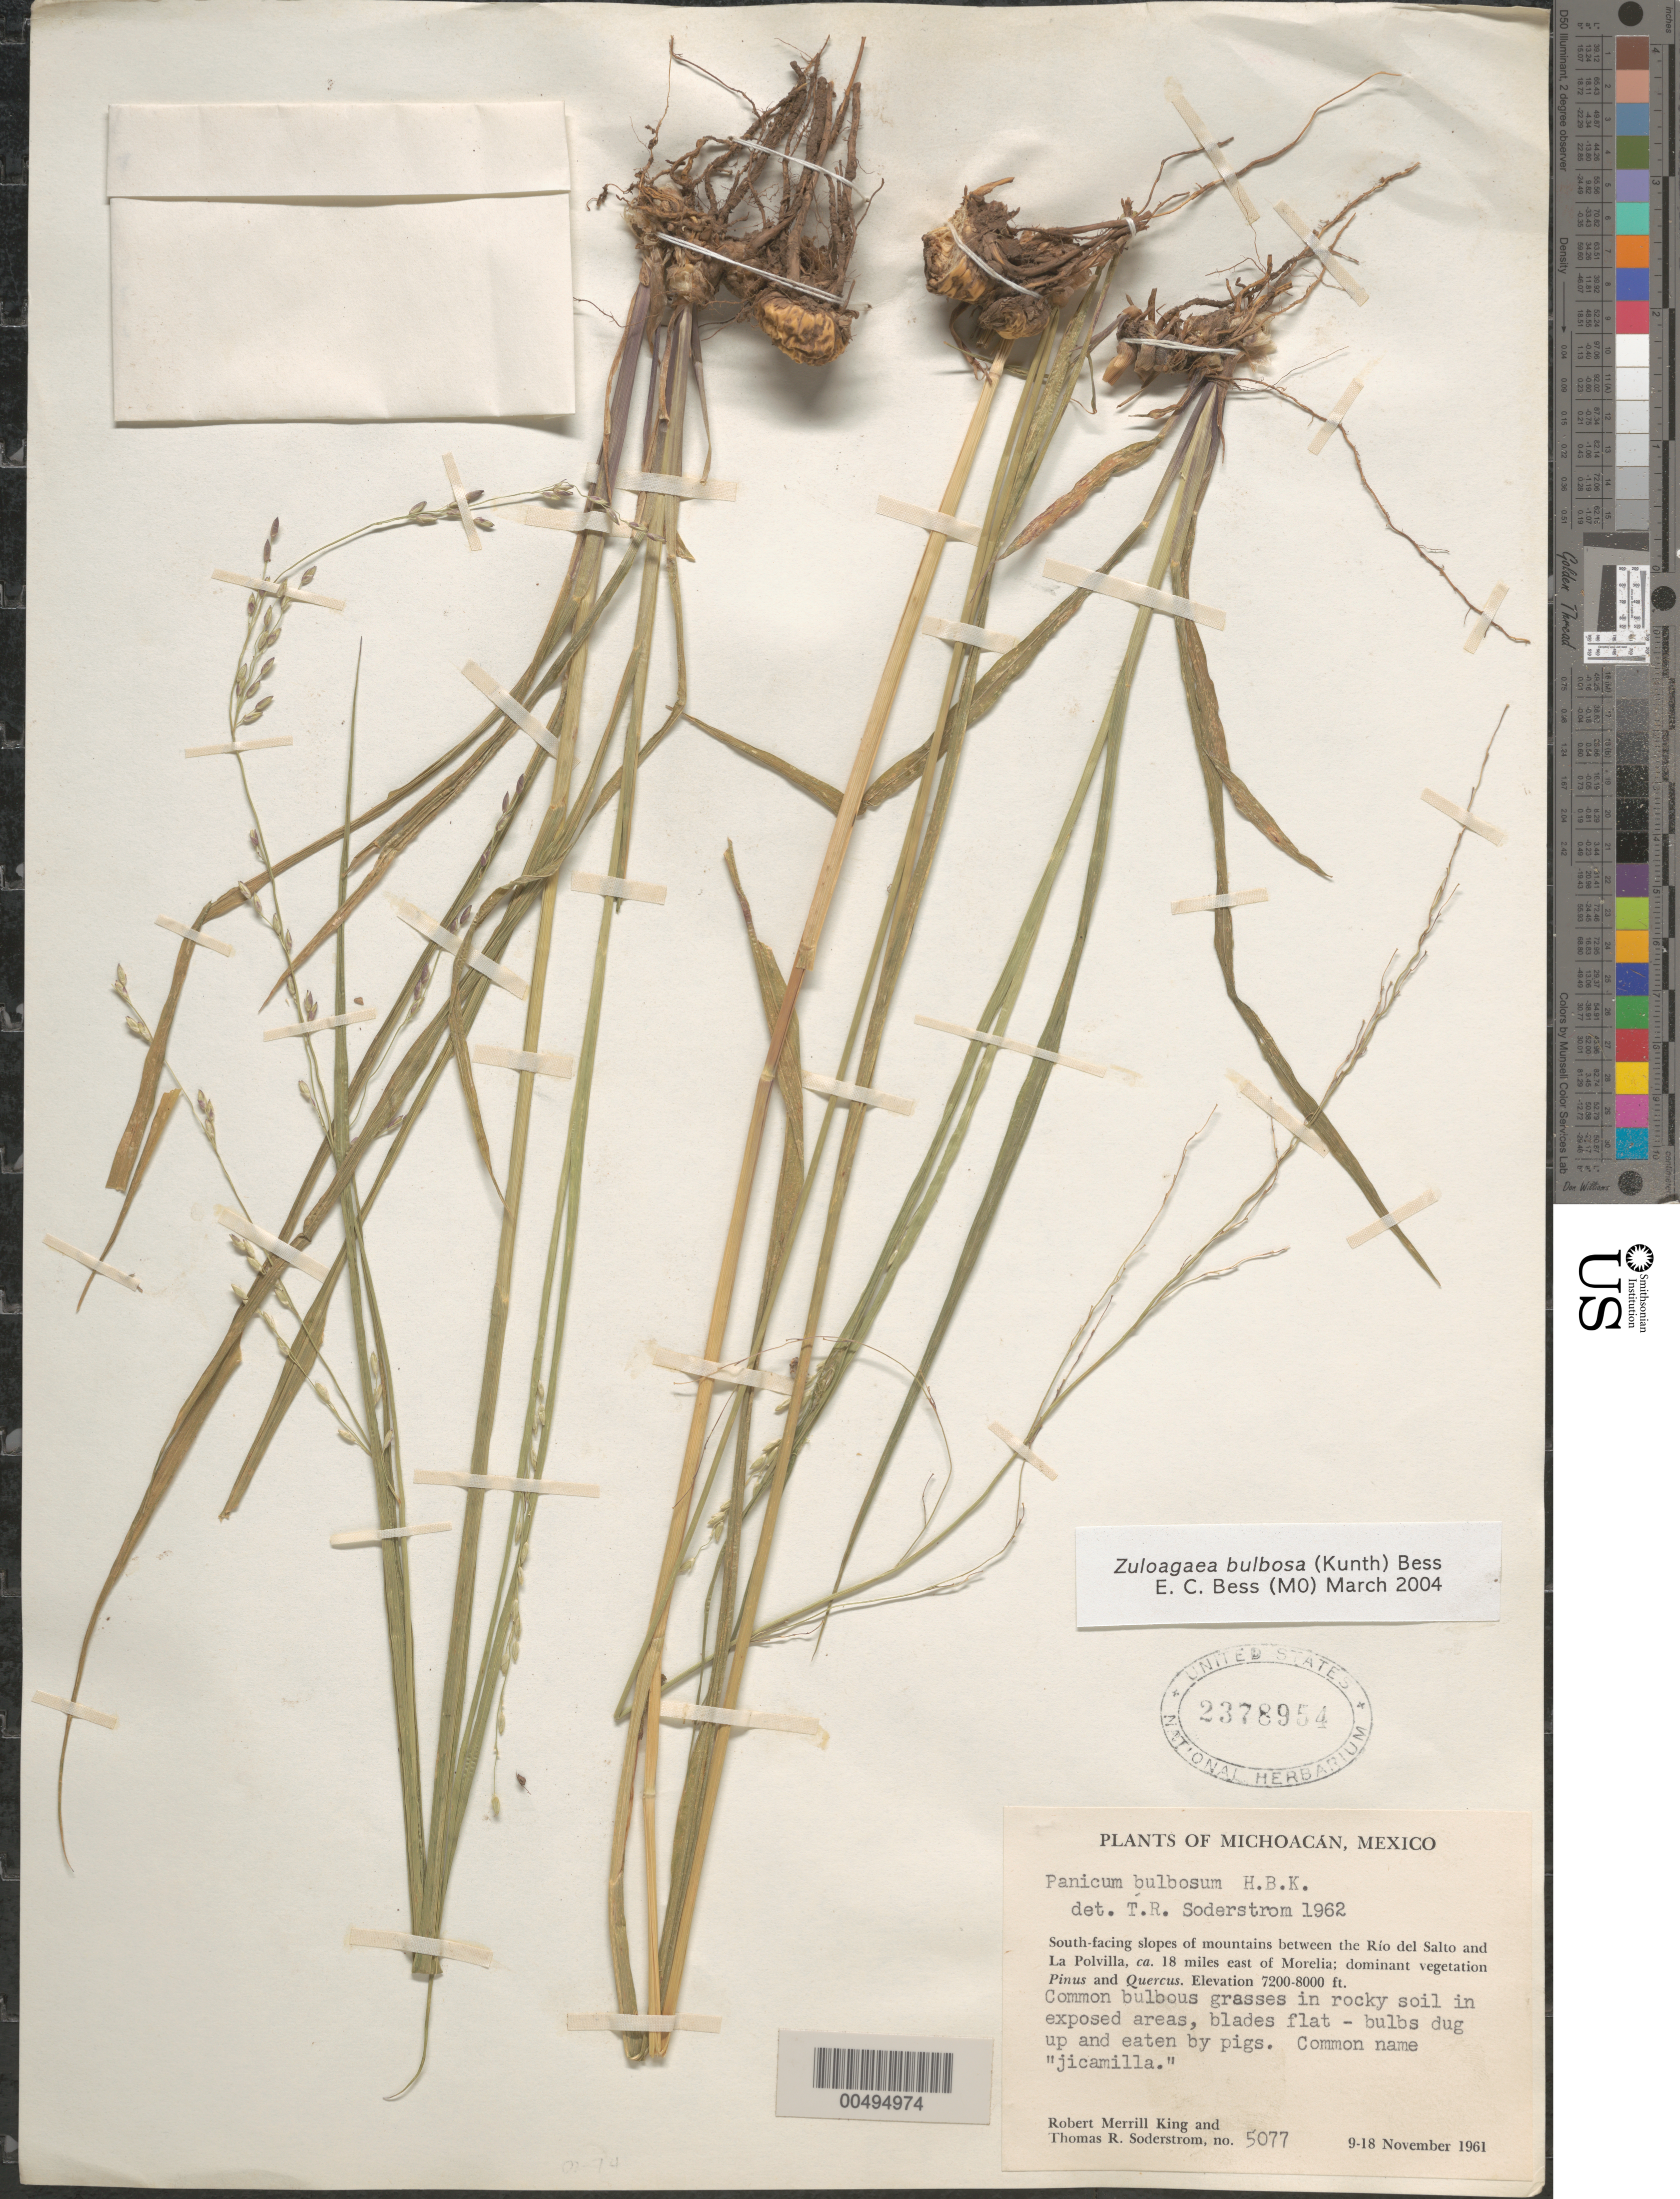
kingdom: Plantae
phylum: Tracheophyta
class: Liliopsida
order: Poales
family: Poaceae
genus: Panicum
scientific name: Panicum bulbosum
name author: Kunth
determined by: Soderstrom, T. R.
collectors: R. M. King & T. R. Soderstrom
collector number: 5077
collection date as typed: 9 Nov 1961 to 18 Nov 1961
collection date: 1961-11-09/1961-11-18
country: Mexico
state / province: Michoacán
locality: S-facing slopes of mts between the R¡o del Salto & La Polvilla, ca 18 mi E of Morelia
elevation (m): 2195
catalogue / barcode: US 2378954